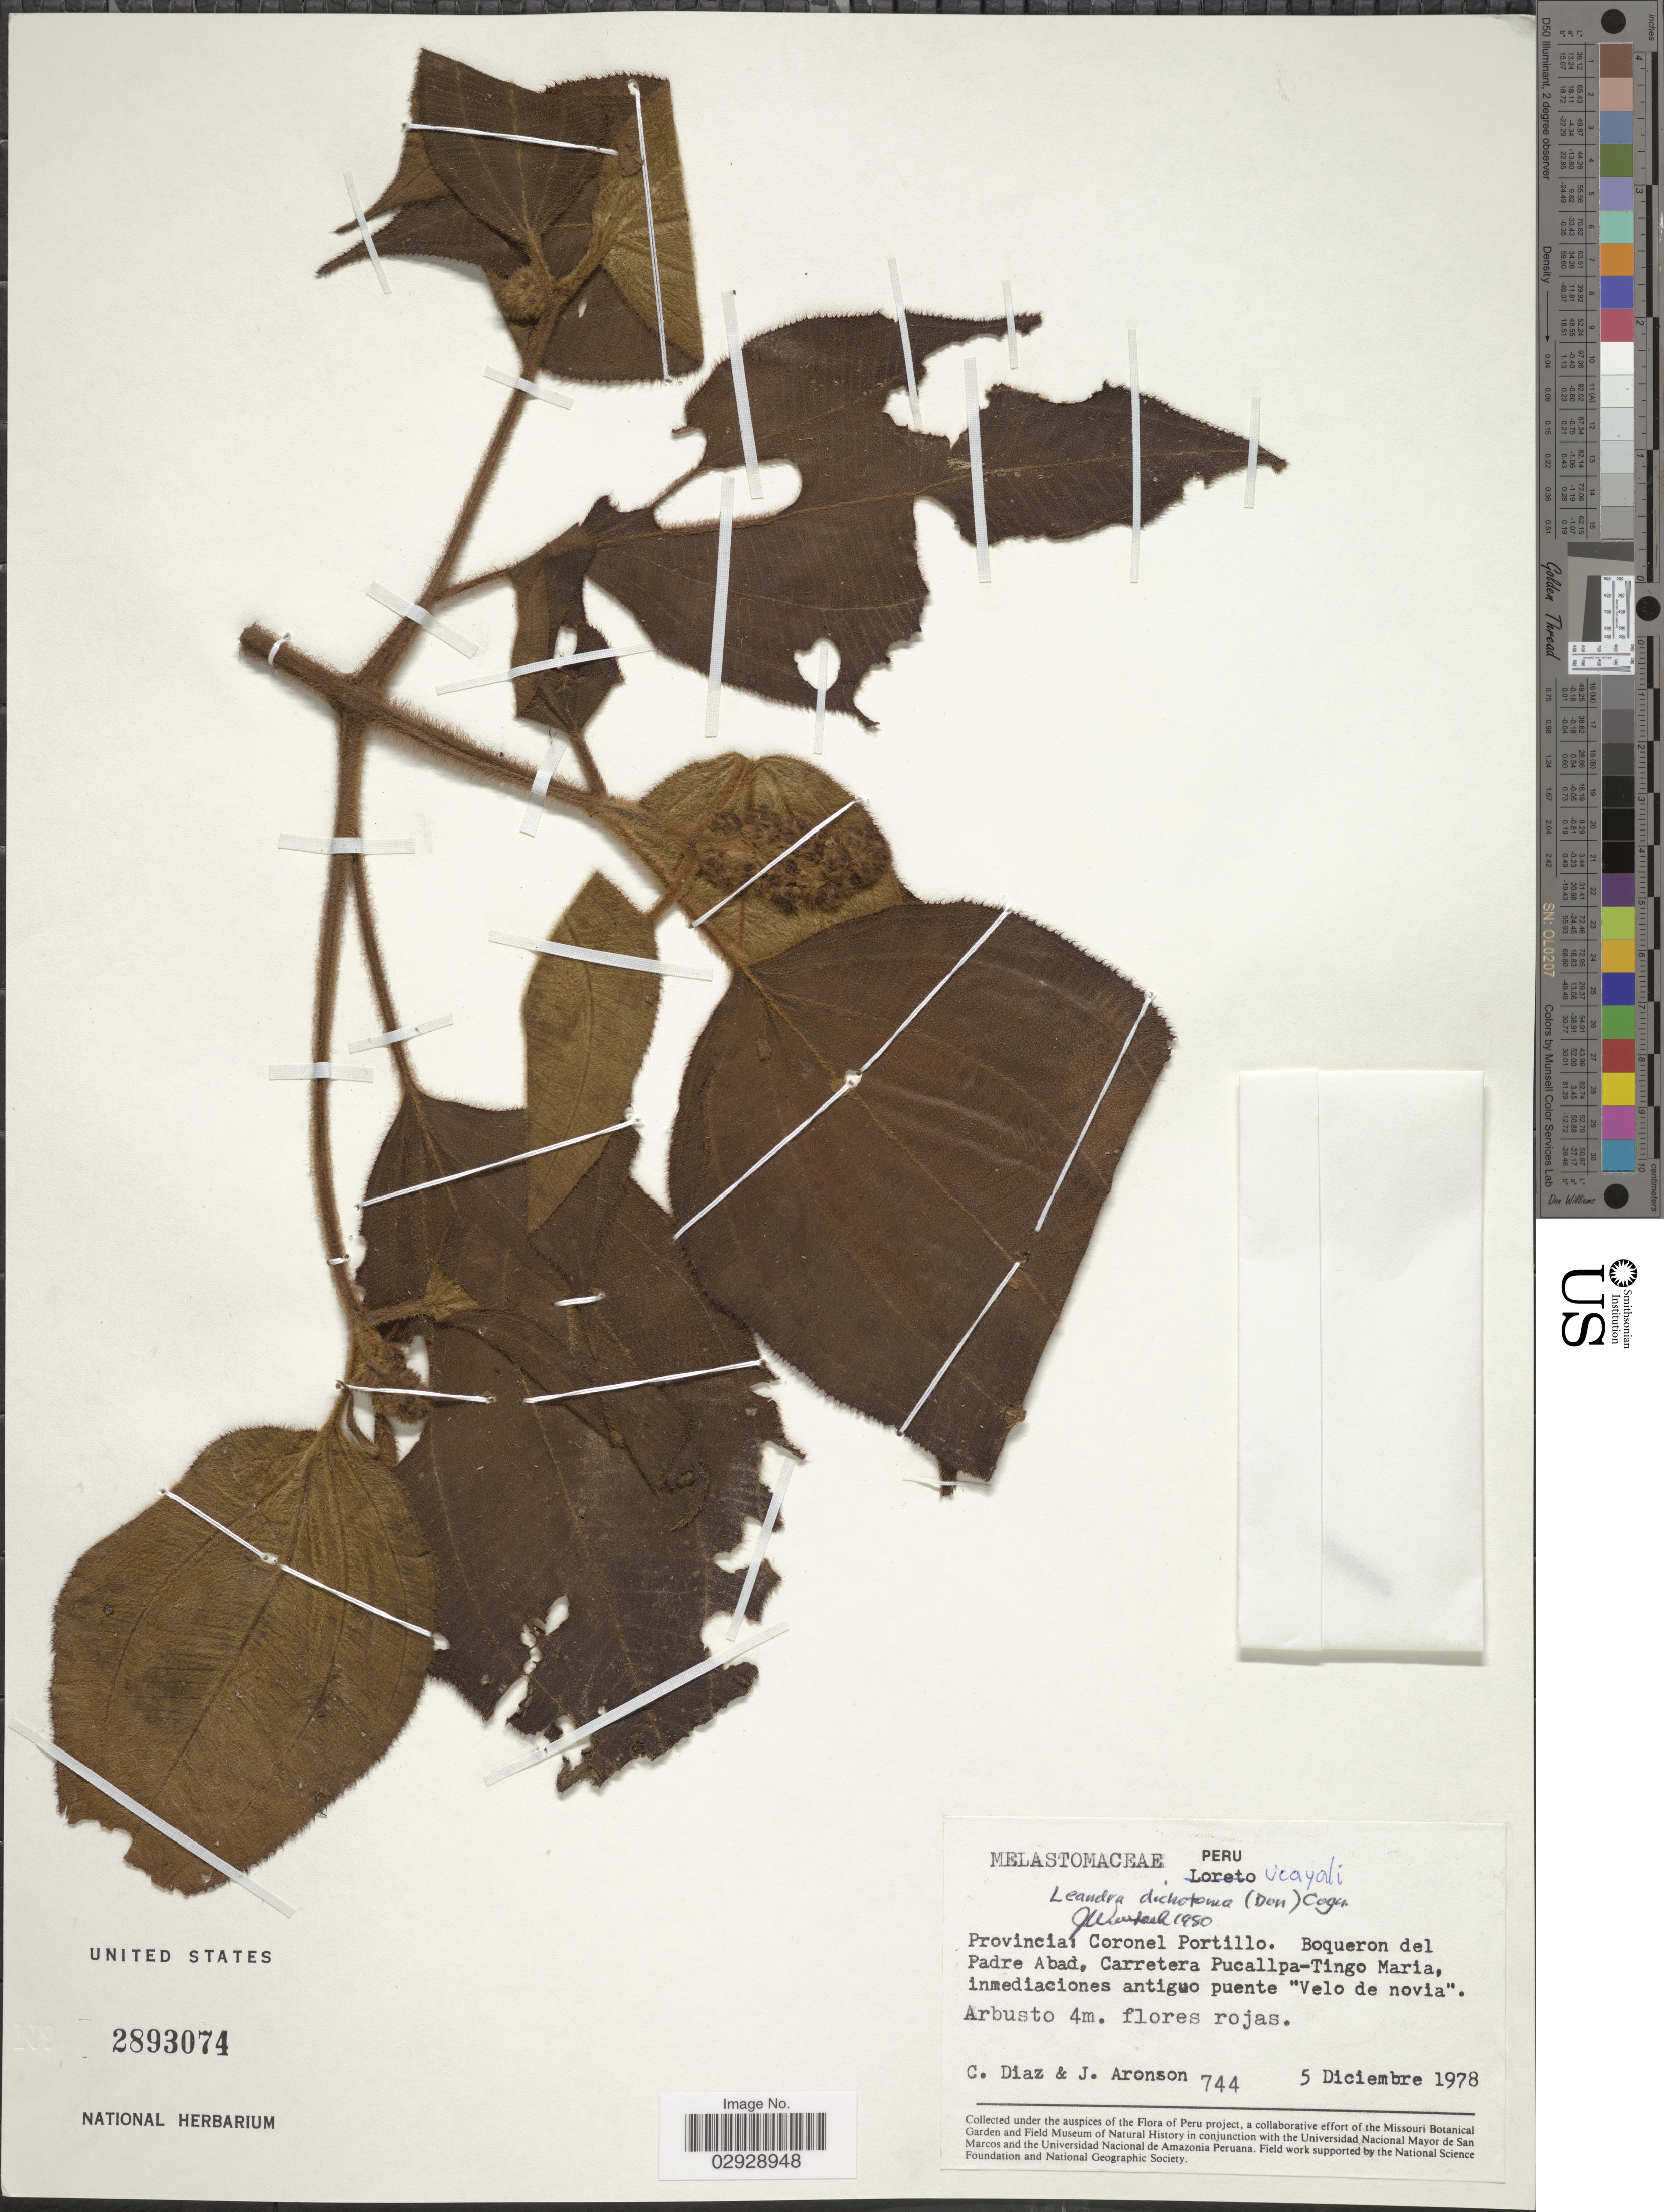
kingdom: Plantae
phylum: Tracheophyta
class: Magnoliopsida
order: Myrtales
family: Melastomataceae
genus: Leandra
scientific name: Leandra dichotoma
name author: (D. Don) Cogn.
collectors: C. Díaz & J. Aronson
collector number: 744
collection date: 1978-12-05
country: Peru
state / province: Ucayali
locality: Provincia: Coronel Portillo. Boqueron del Padre Abad, Carretera Pucallpa-Tingo Maria, inmediaciones antiguo puente "Velo de novia".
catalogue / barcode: US 2893074